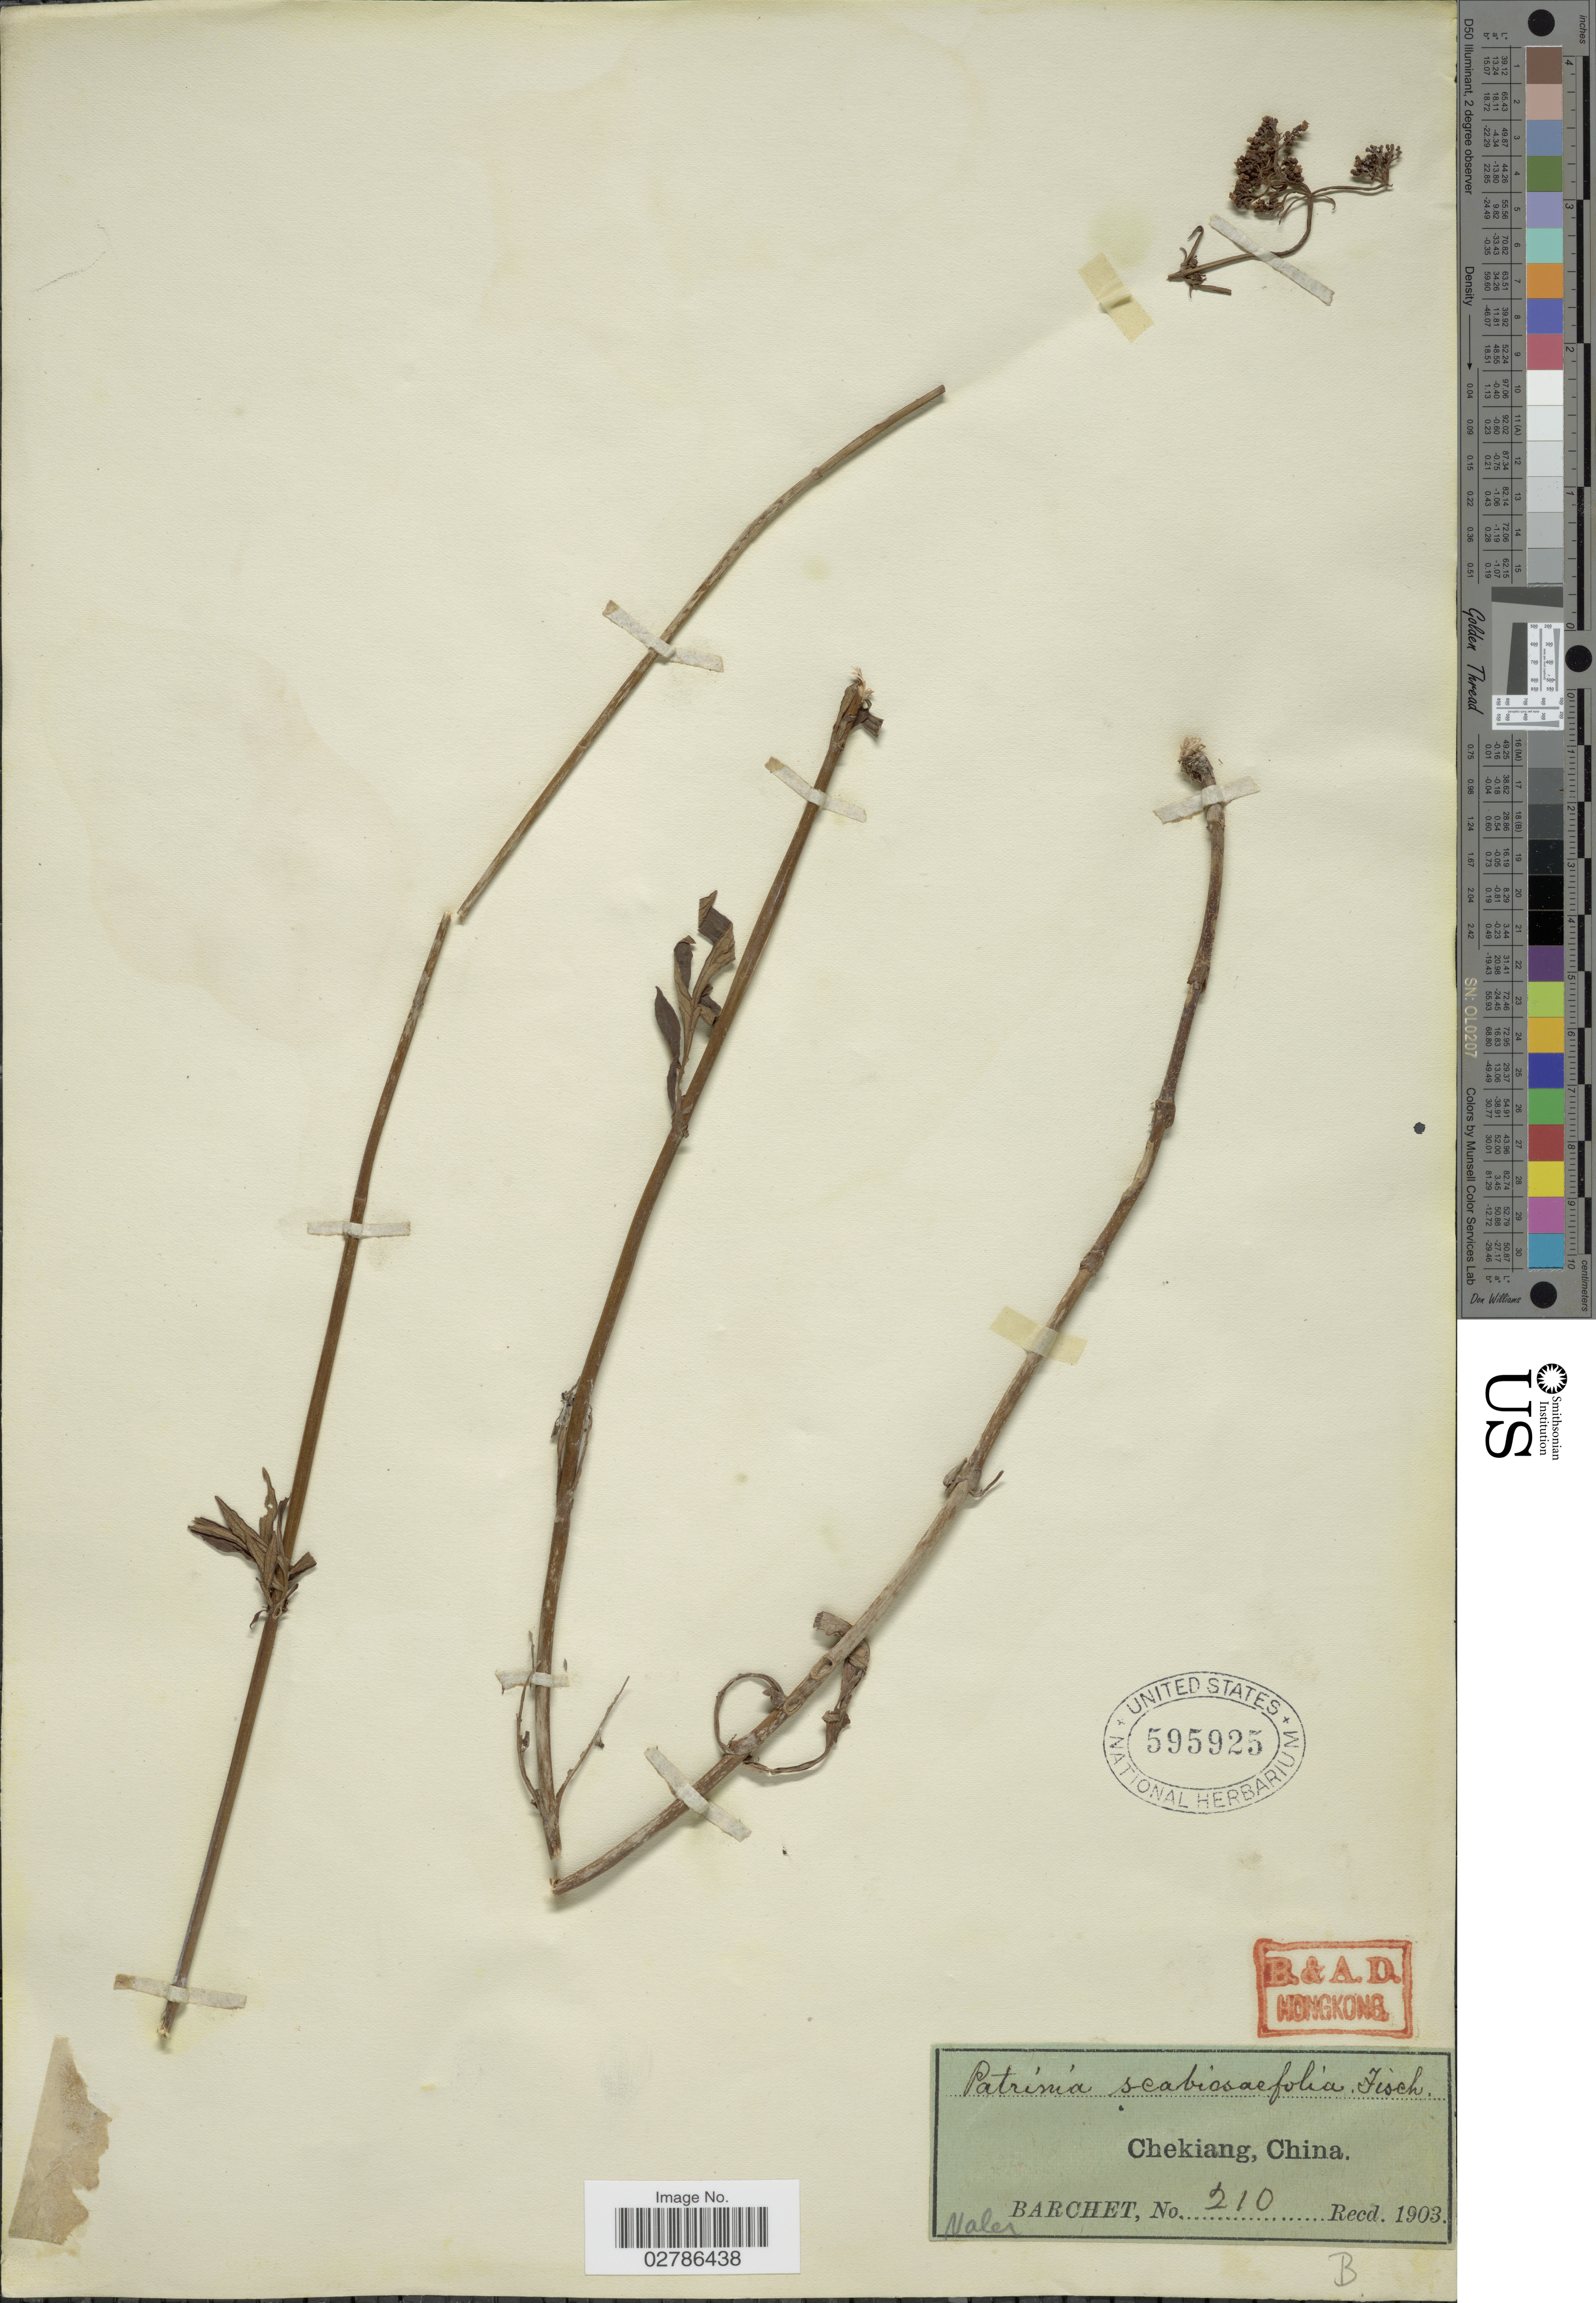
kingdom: Plantae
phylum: Tracheophyta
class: Magnoliopsida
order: Dipsacales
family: Caprifoliaceae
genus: Patrinia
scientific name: Patrinia scabiosifolia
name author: Link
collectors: S. P. Barchet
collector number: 210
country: China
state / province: Zhejiang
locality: Chekiang.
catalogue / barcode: US 595925